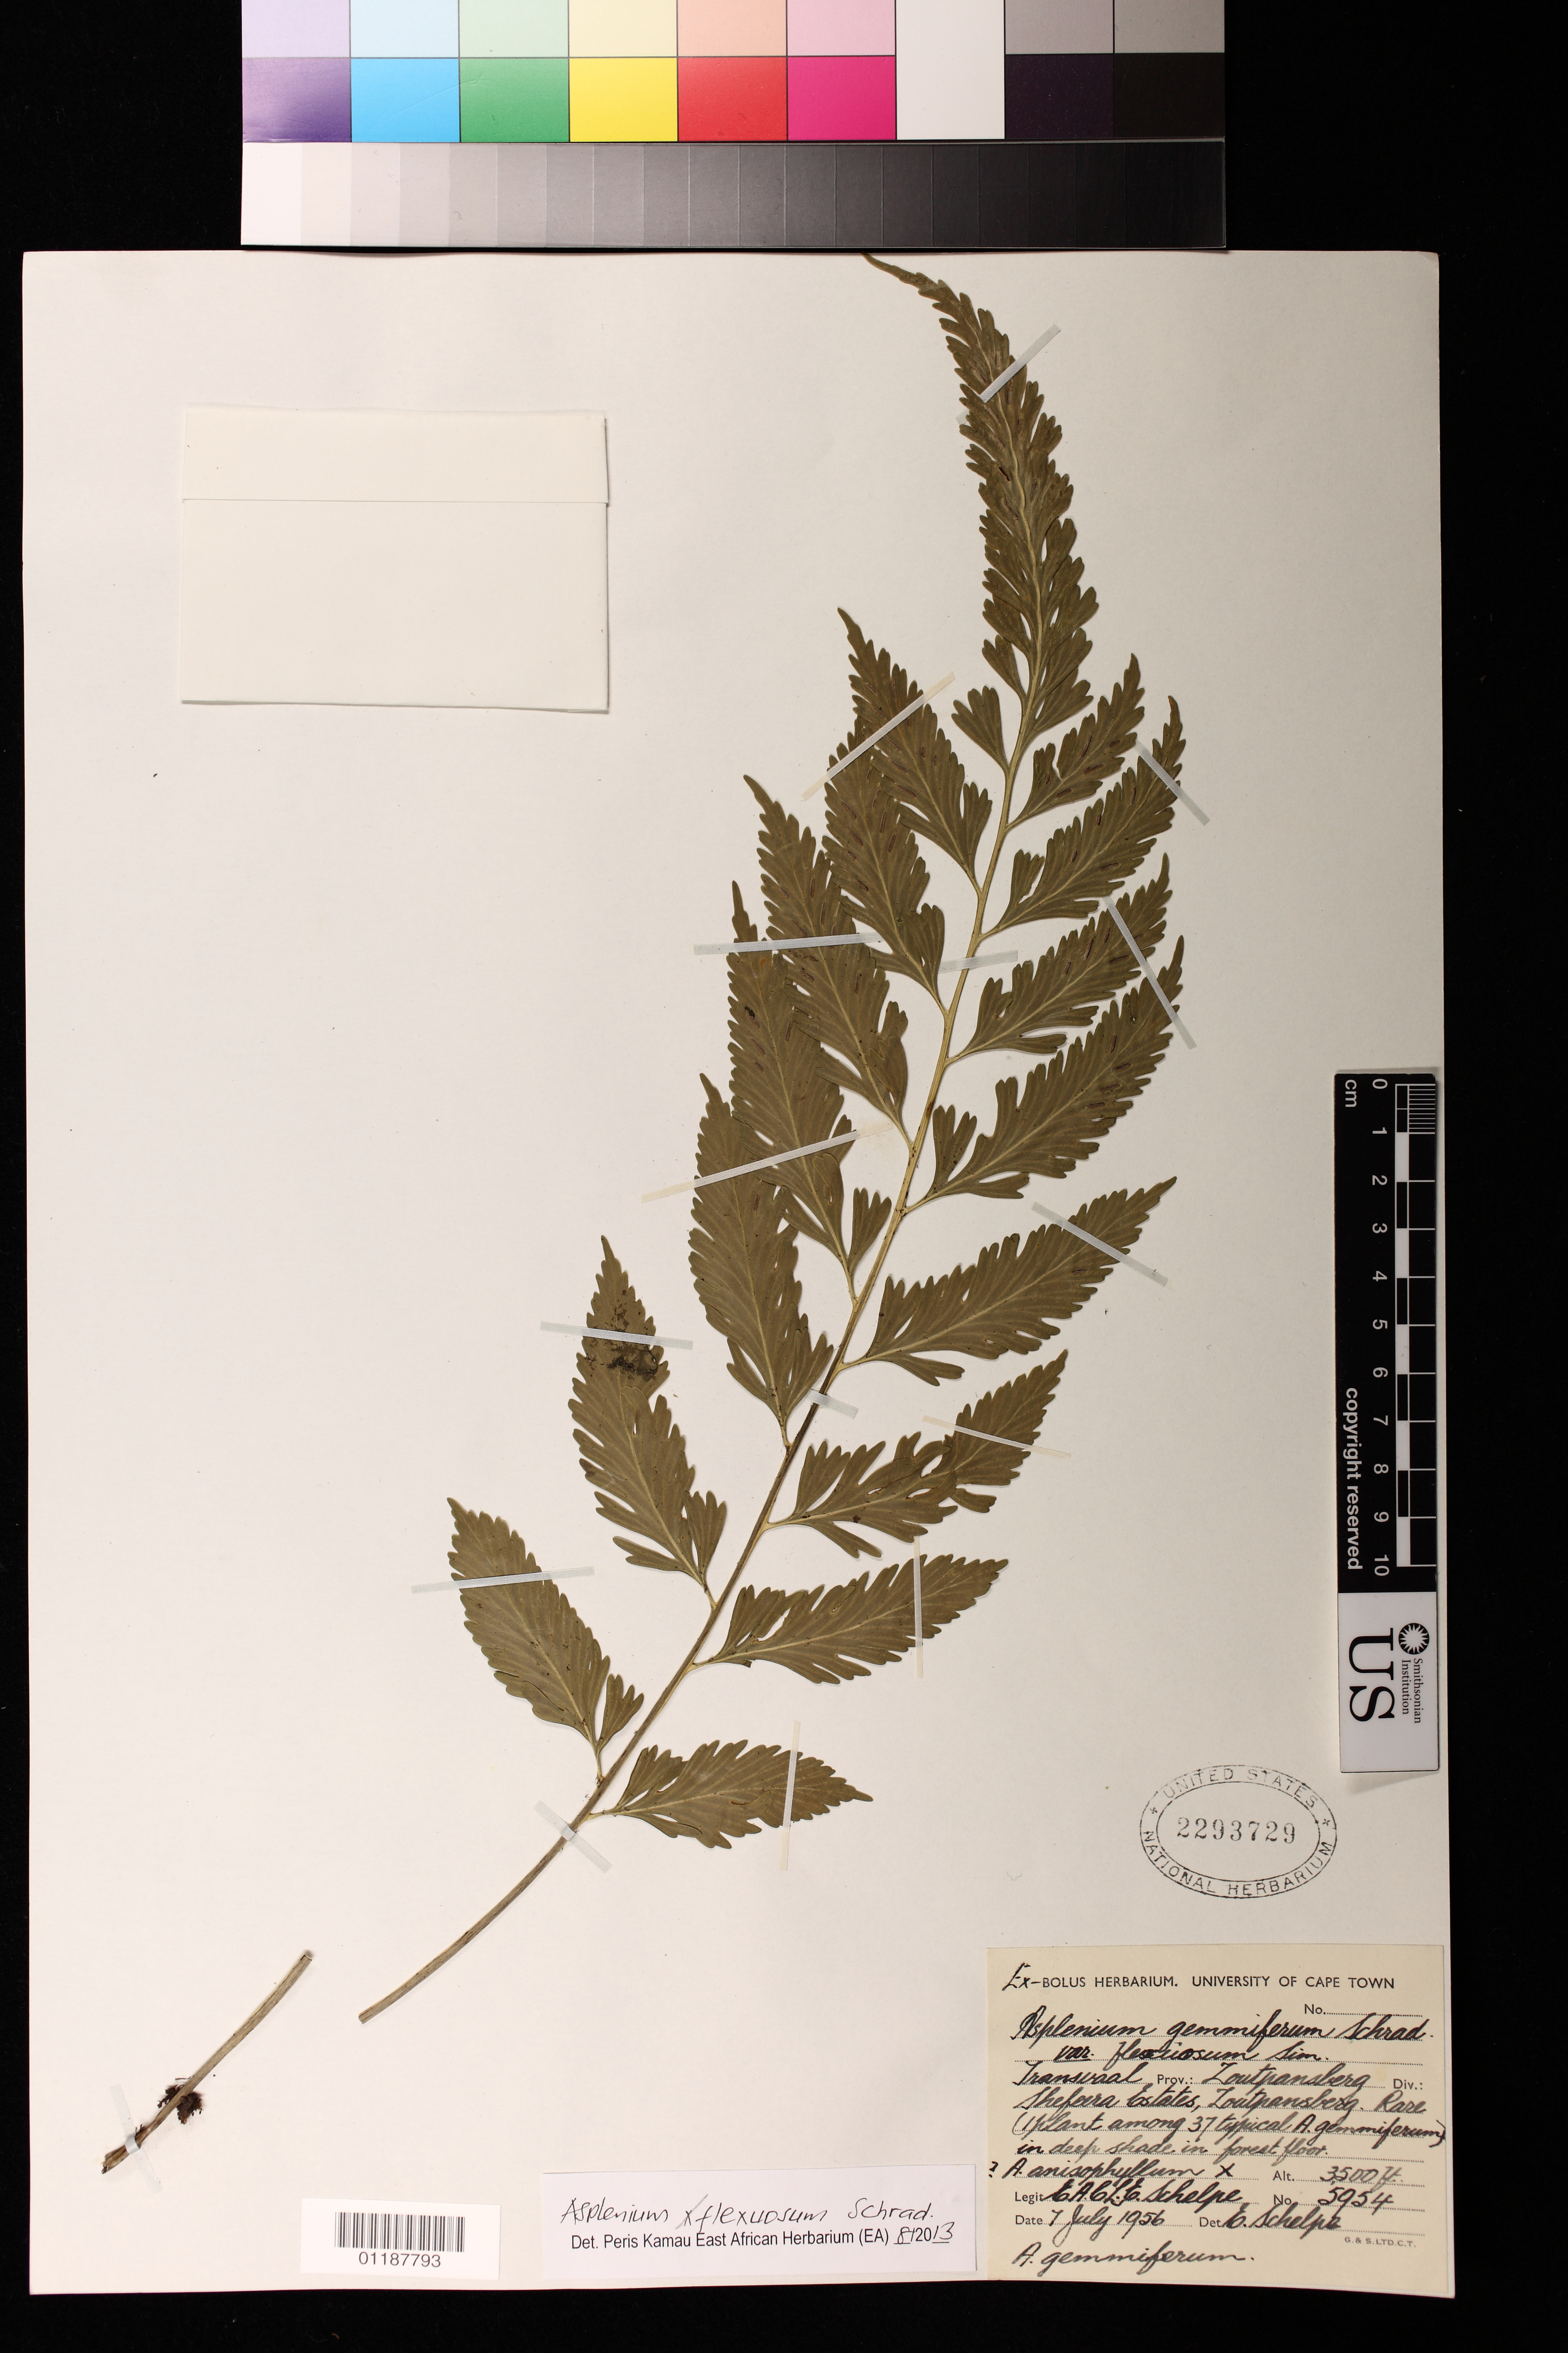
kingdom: Plantae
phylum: Tracheophyta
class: Polypodiopsida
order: Polypodiales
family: Aspleniaceae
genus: Asplenium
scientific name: Asplenium x flexuosum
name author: Schad.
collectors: E. A. C. L. E. Schelpe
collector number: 5954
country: South Africa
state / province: Limpopo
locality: Shefeera Estates, Zoutpansberg. Transvaal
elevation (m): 1067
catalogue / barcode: US 2293729